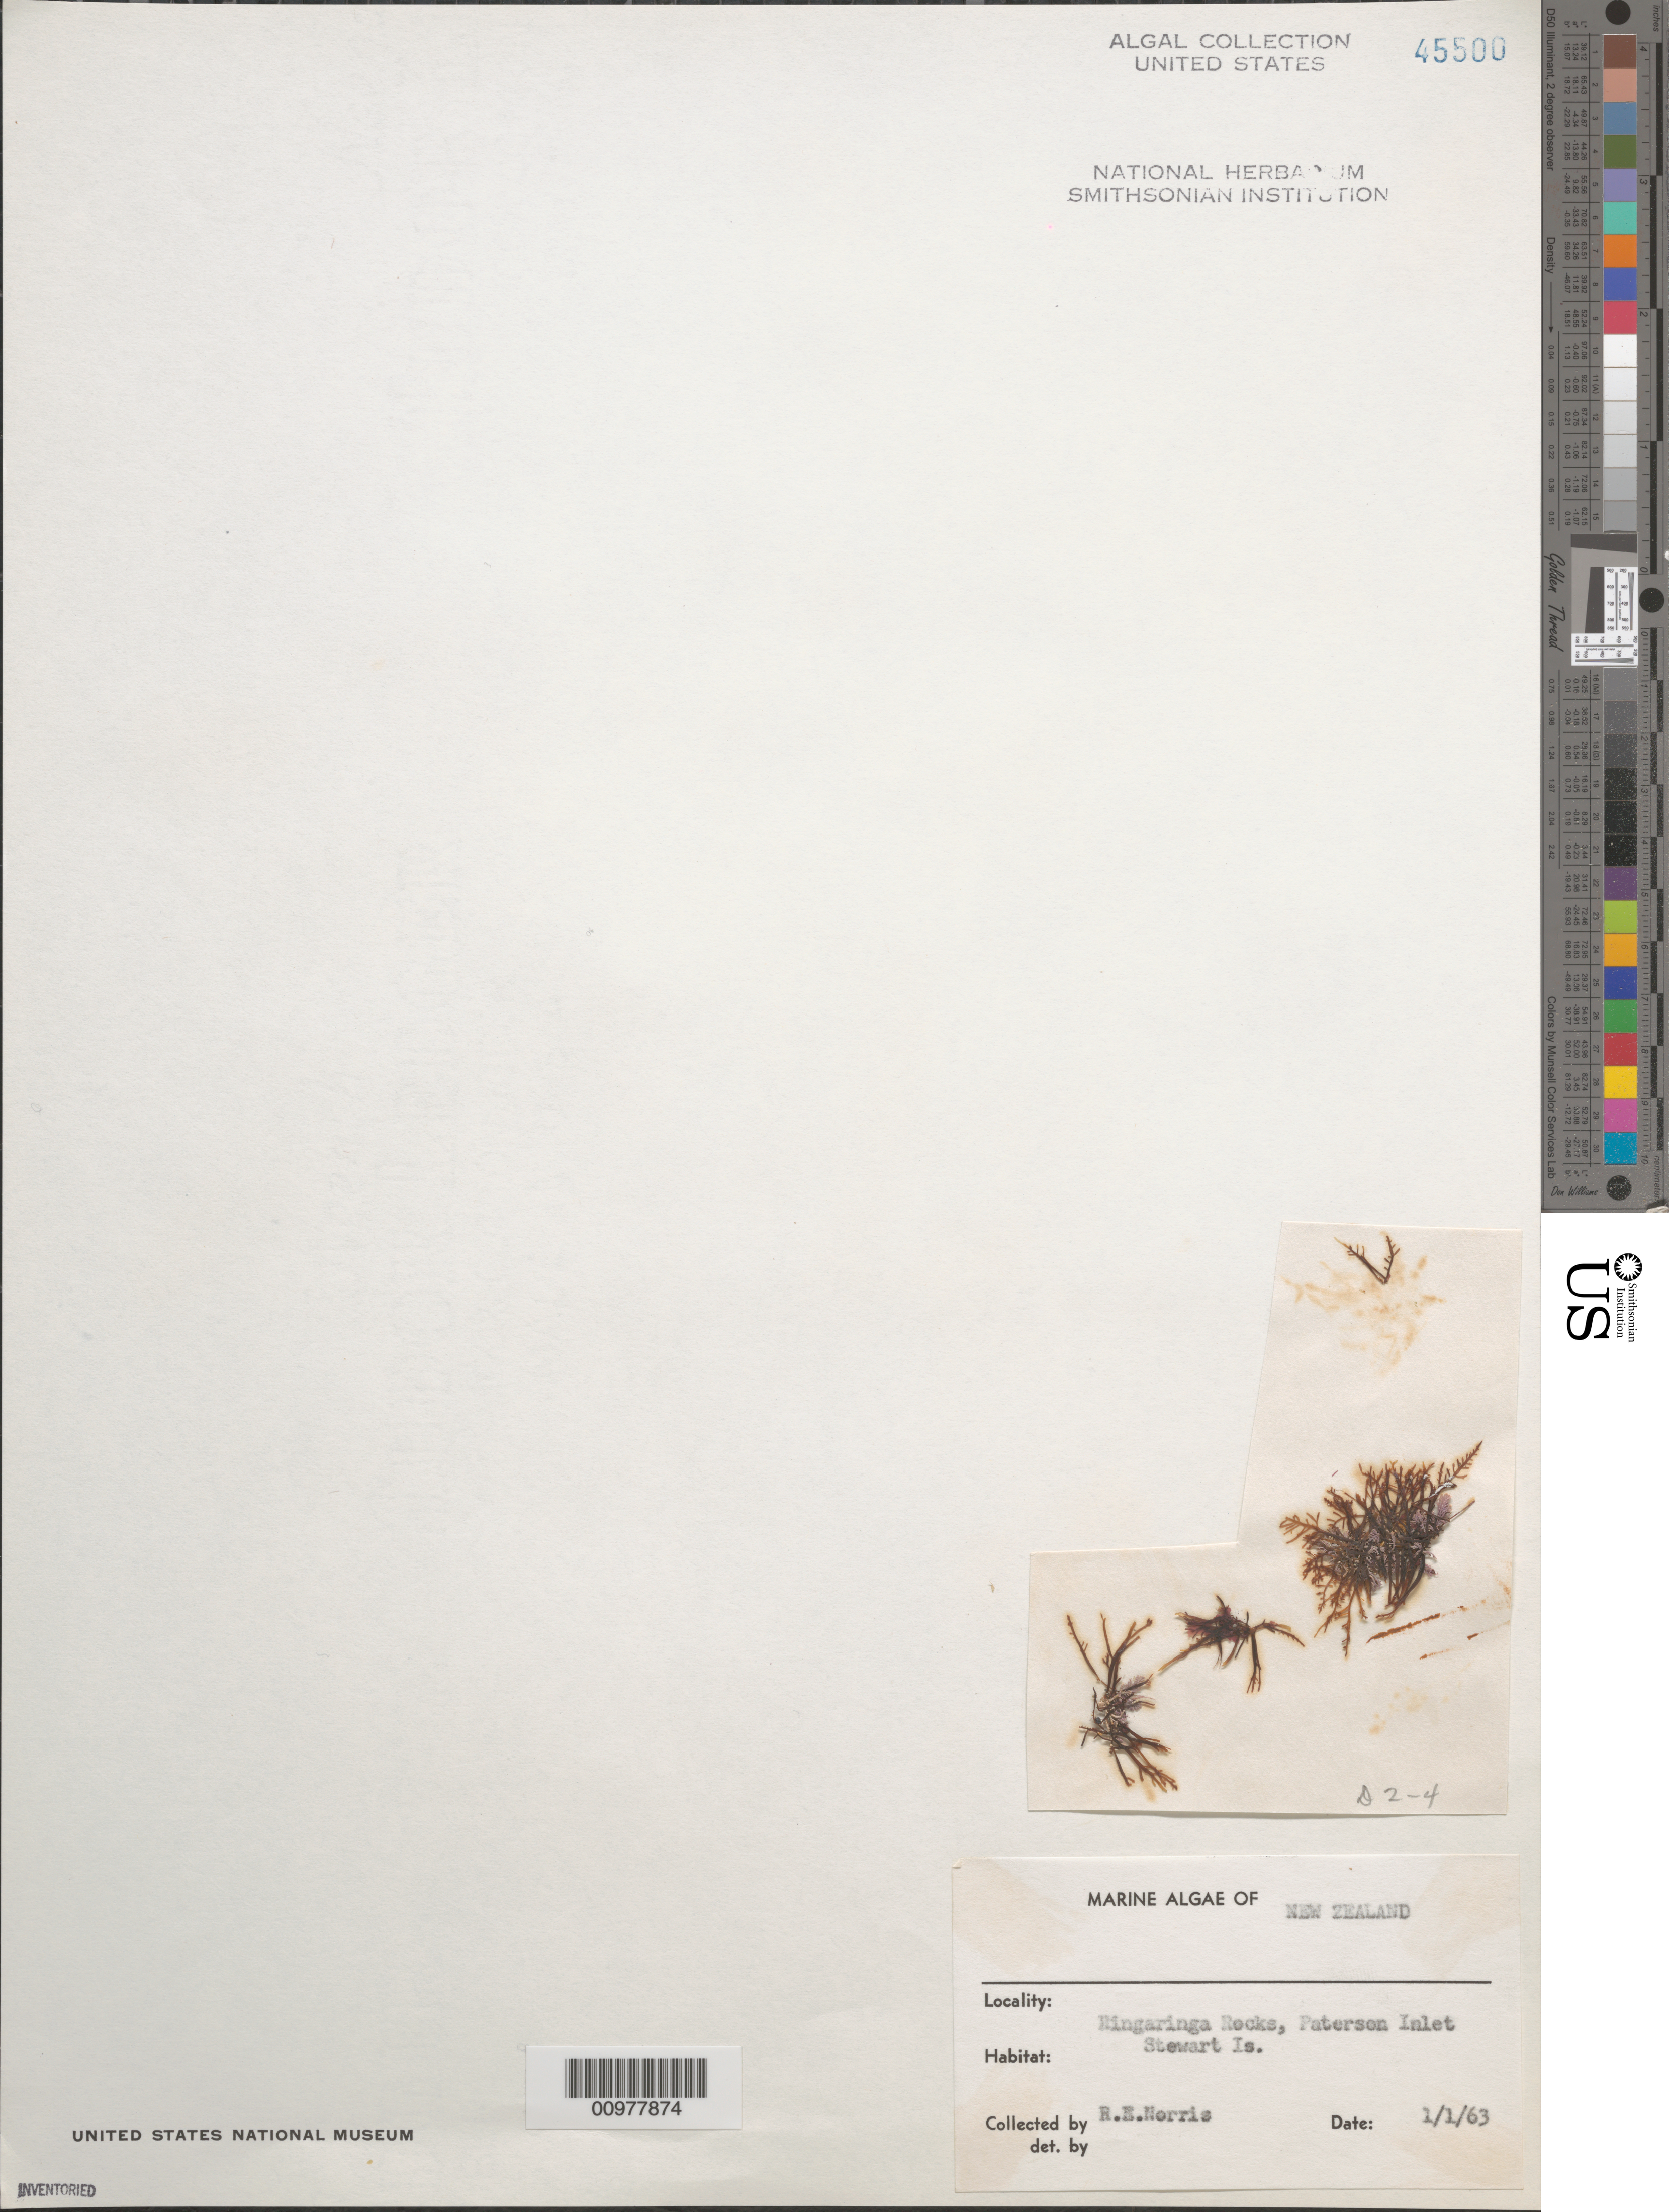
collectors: R. E. Norris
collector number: D2-4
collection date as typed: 01 Jan 1963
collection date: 1963-01-01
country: New Zealand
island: Stewart Island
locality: Ringaringa Rocks, Paterson Inlet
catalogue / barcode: US 45500